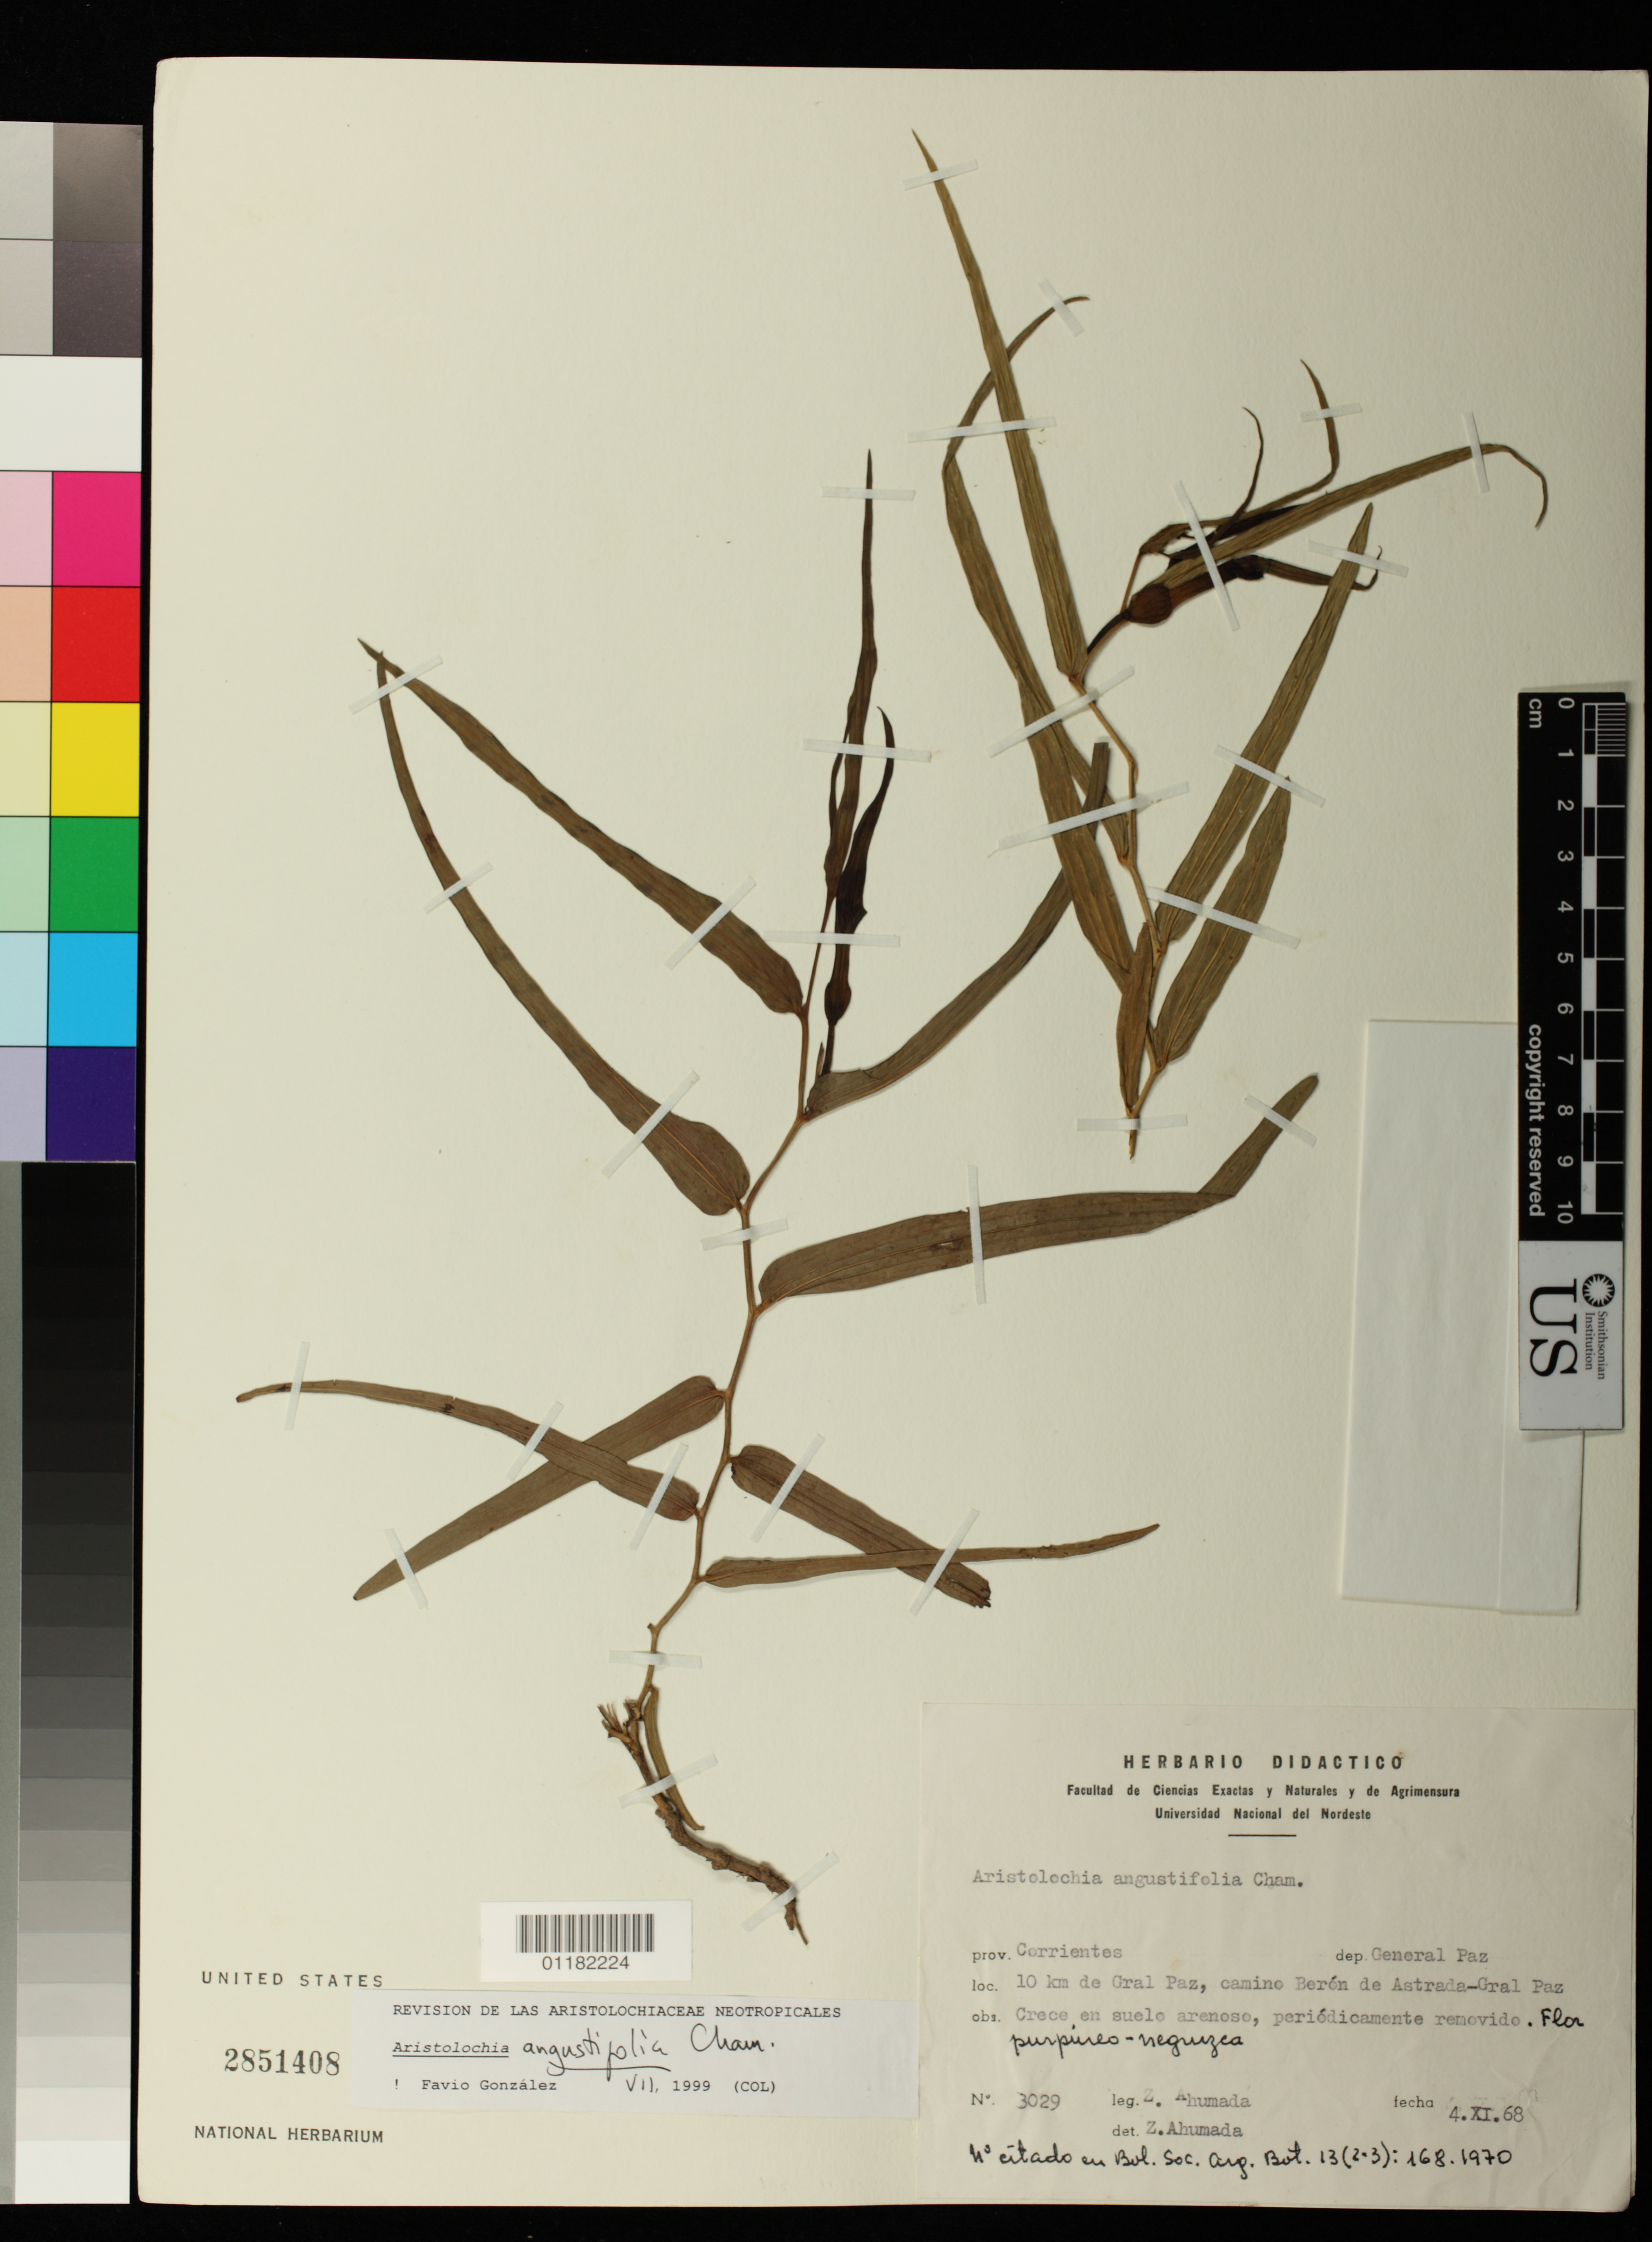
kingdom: Plantae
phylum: Tracheophyta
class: Magnoliopsida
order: Piperales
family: Aristolochiaceae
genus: Aristolochia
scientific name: Aristolochia angustifolia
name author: Cham.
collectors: Z. Ahumada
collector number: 3029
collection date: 1968-11-04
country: Argentina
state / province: Corrientes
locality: Departamento de General Paz 10 km de General Paz, camino Boren de Astrada - General Paz.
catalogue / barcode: US 2851408